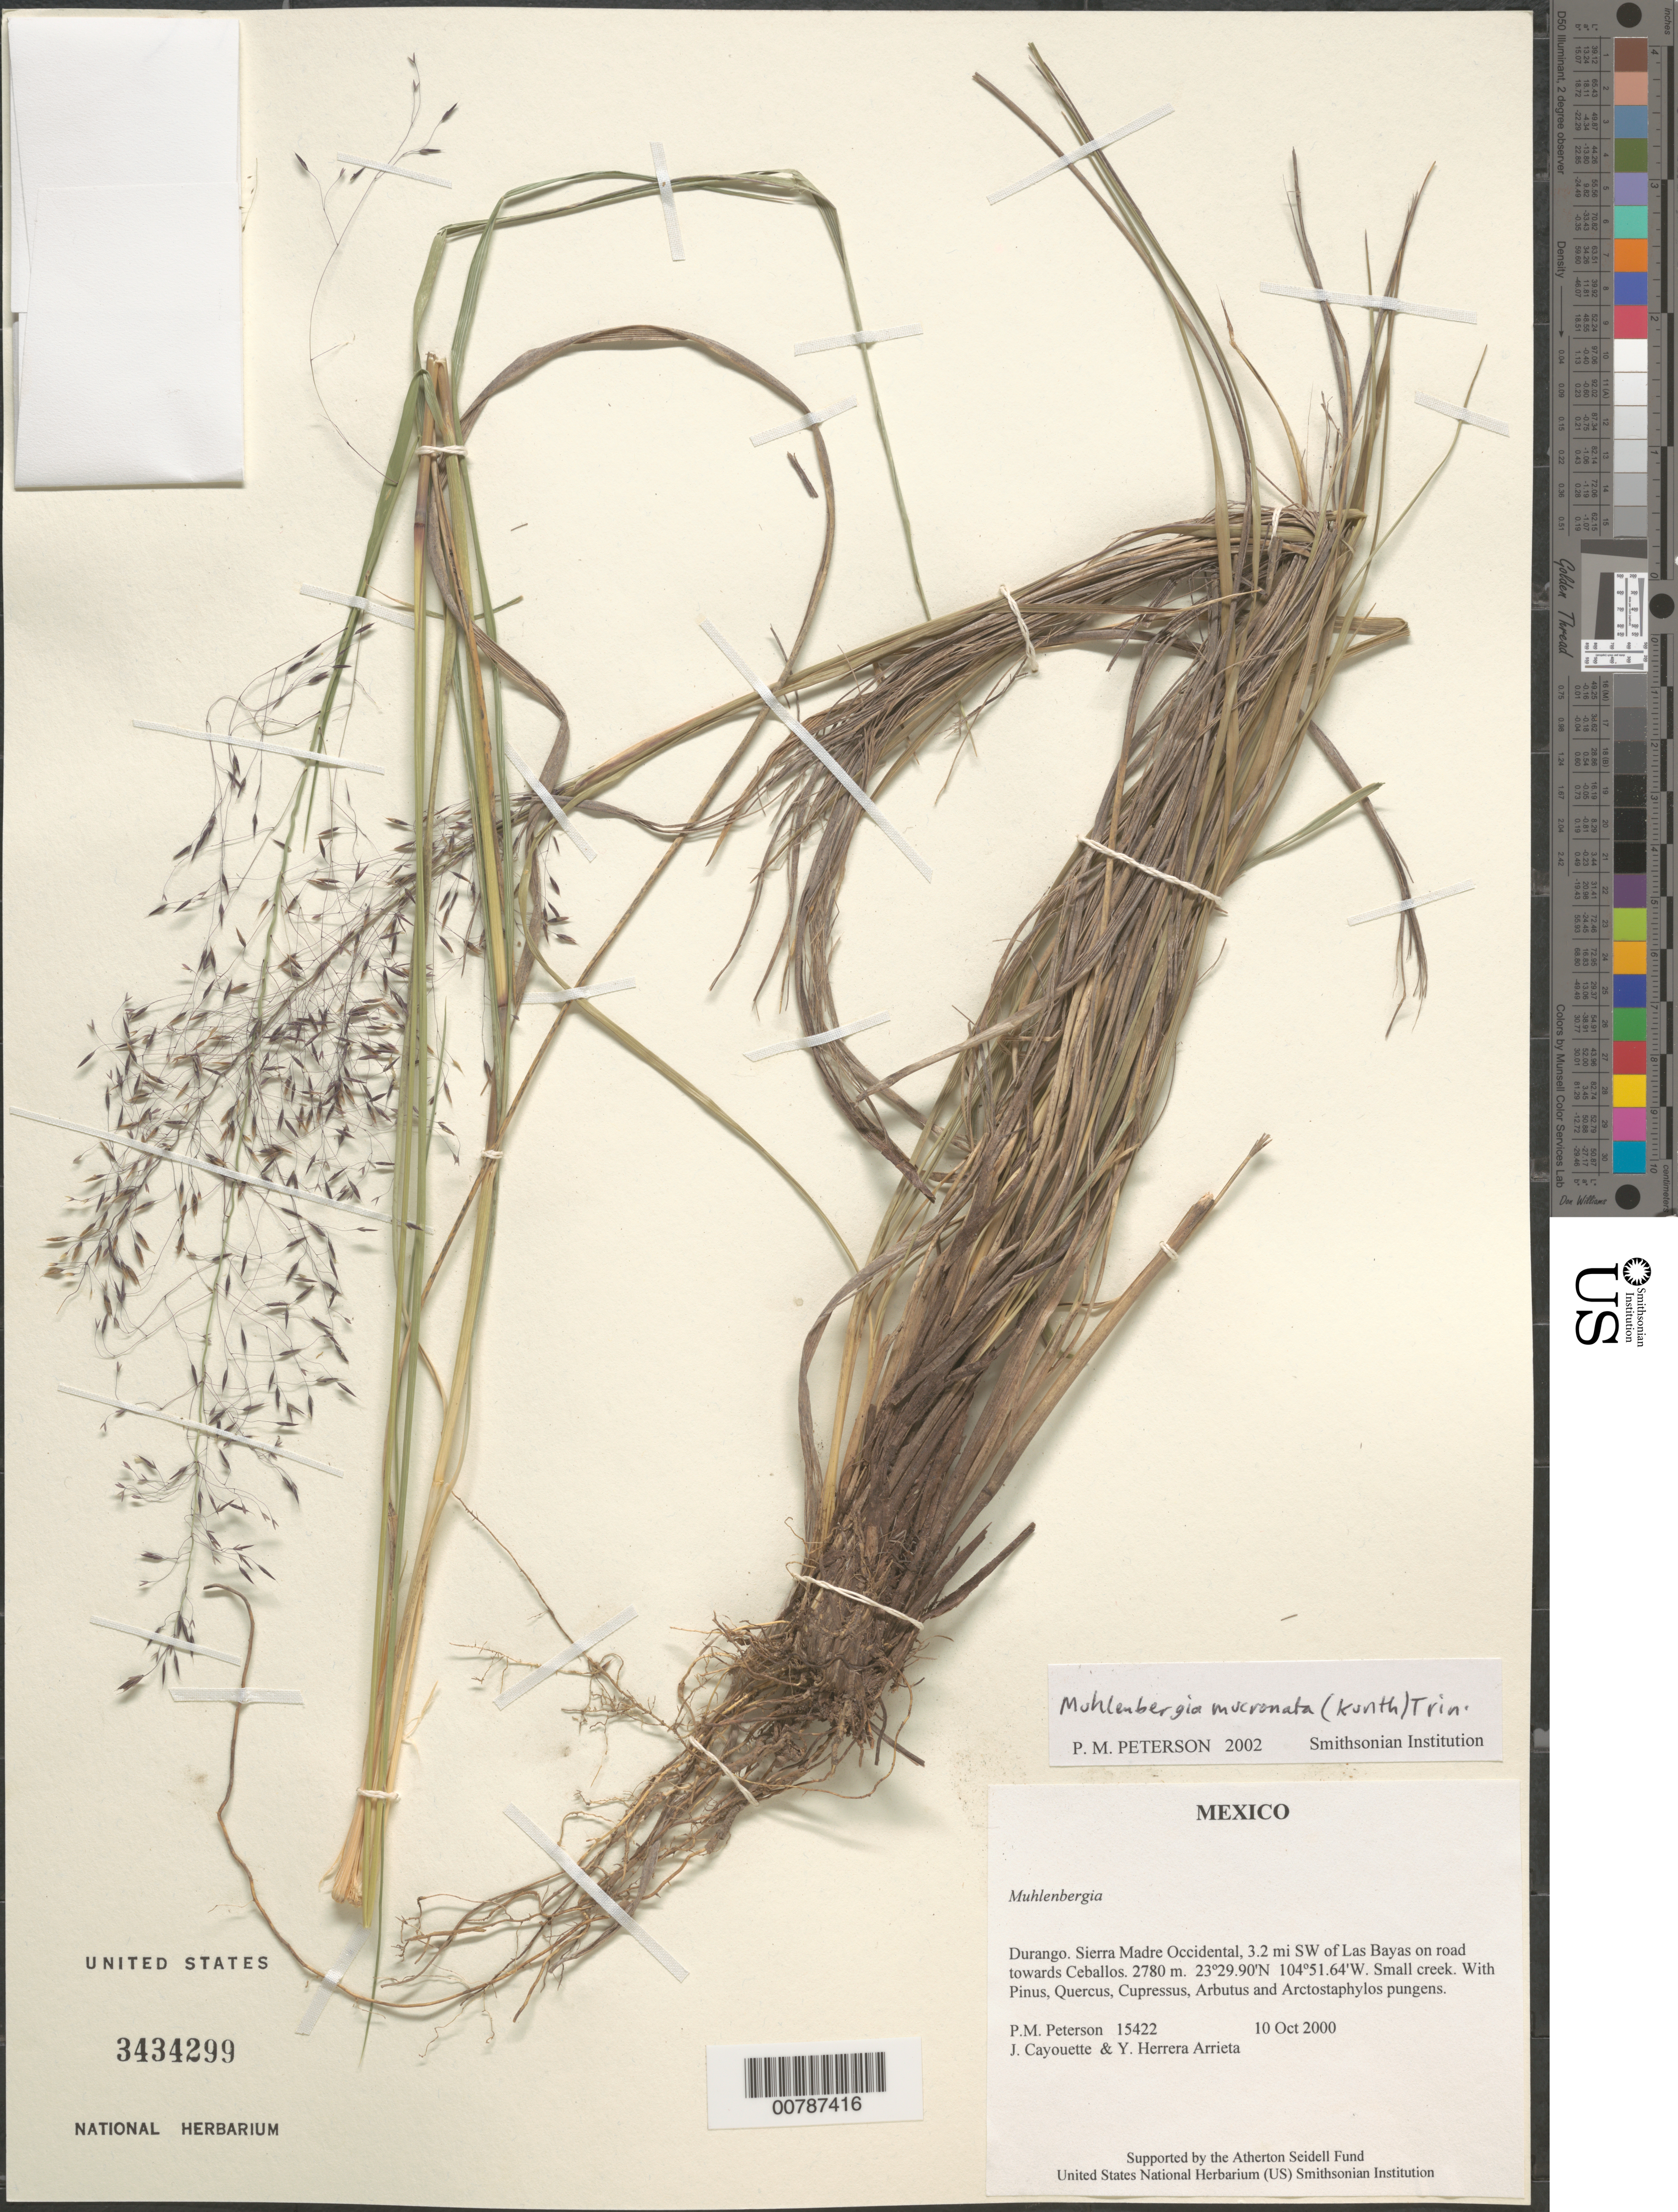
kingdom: Plantae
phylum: Tracheophyta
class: Liliopsida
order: Poales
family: Poaceae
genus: Muhlenbergia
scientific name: Muhlenbergia mucronata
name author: (Kunth) Trin.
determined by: Peterson, Paul M., (BOT), Smithsonian Institution - National Museum of Natural History (UNITED STATES)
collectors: P. M. Peterson, J. Cayouette & Y. Herrera Arrieta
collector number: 15422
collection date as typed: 10 Oct 2000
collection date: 2000-10-10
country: Mexico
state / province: Durango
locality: Sierra Madre Occidental, 3.2 mi SW of Las Bayas on road towards Ceballos.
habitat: Small creek.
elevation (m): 2780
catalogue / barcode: US 3434299